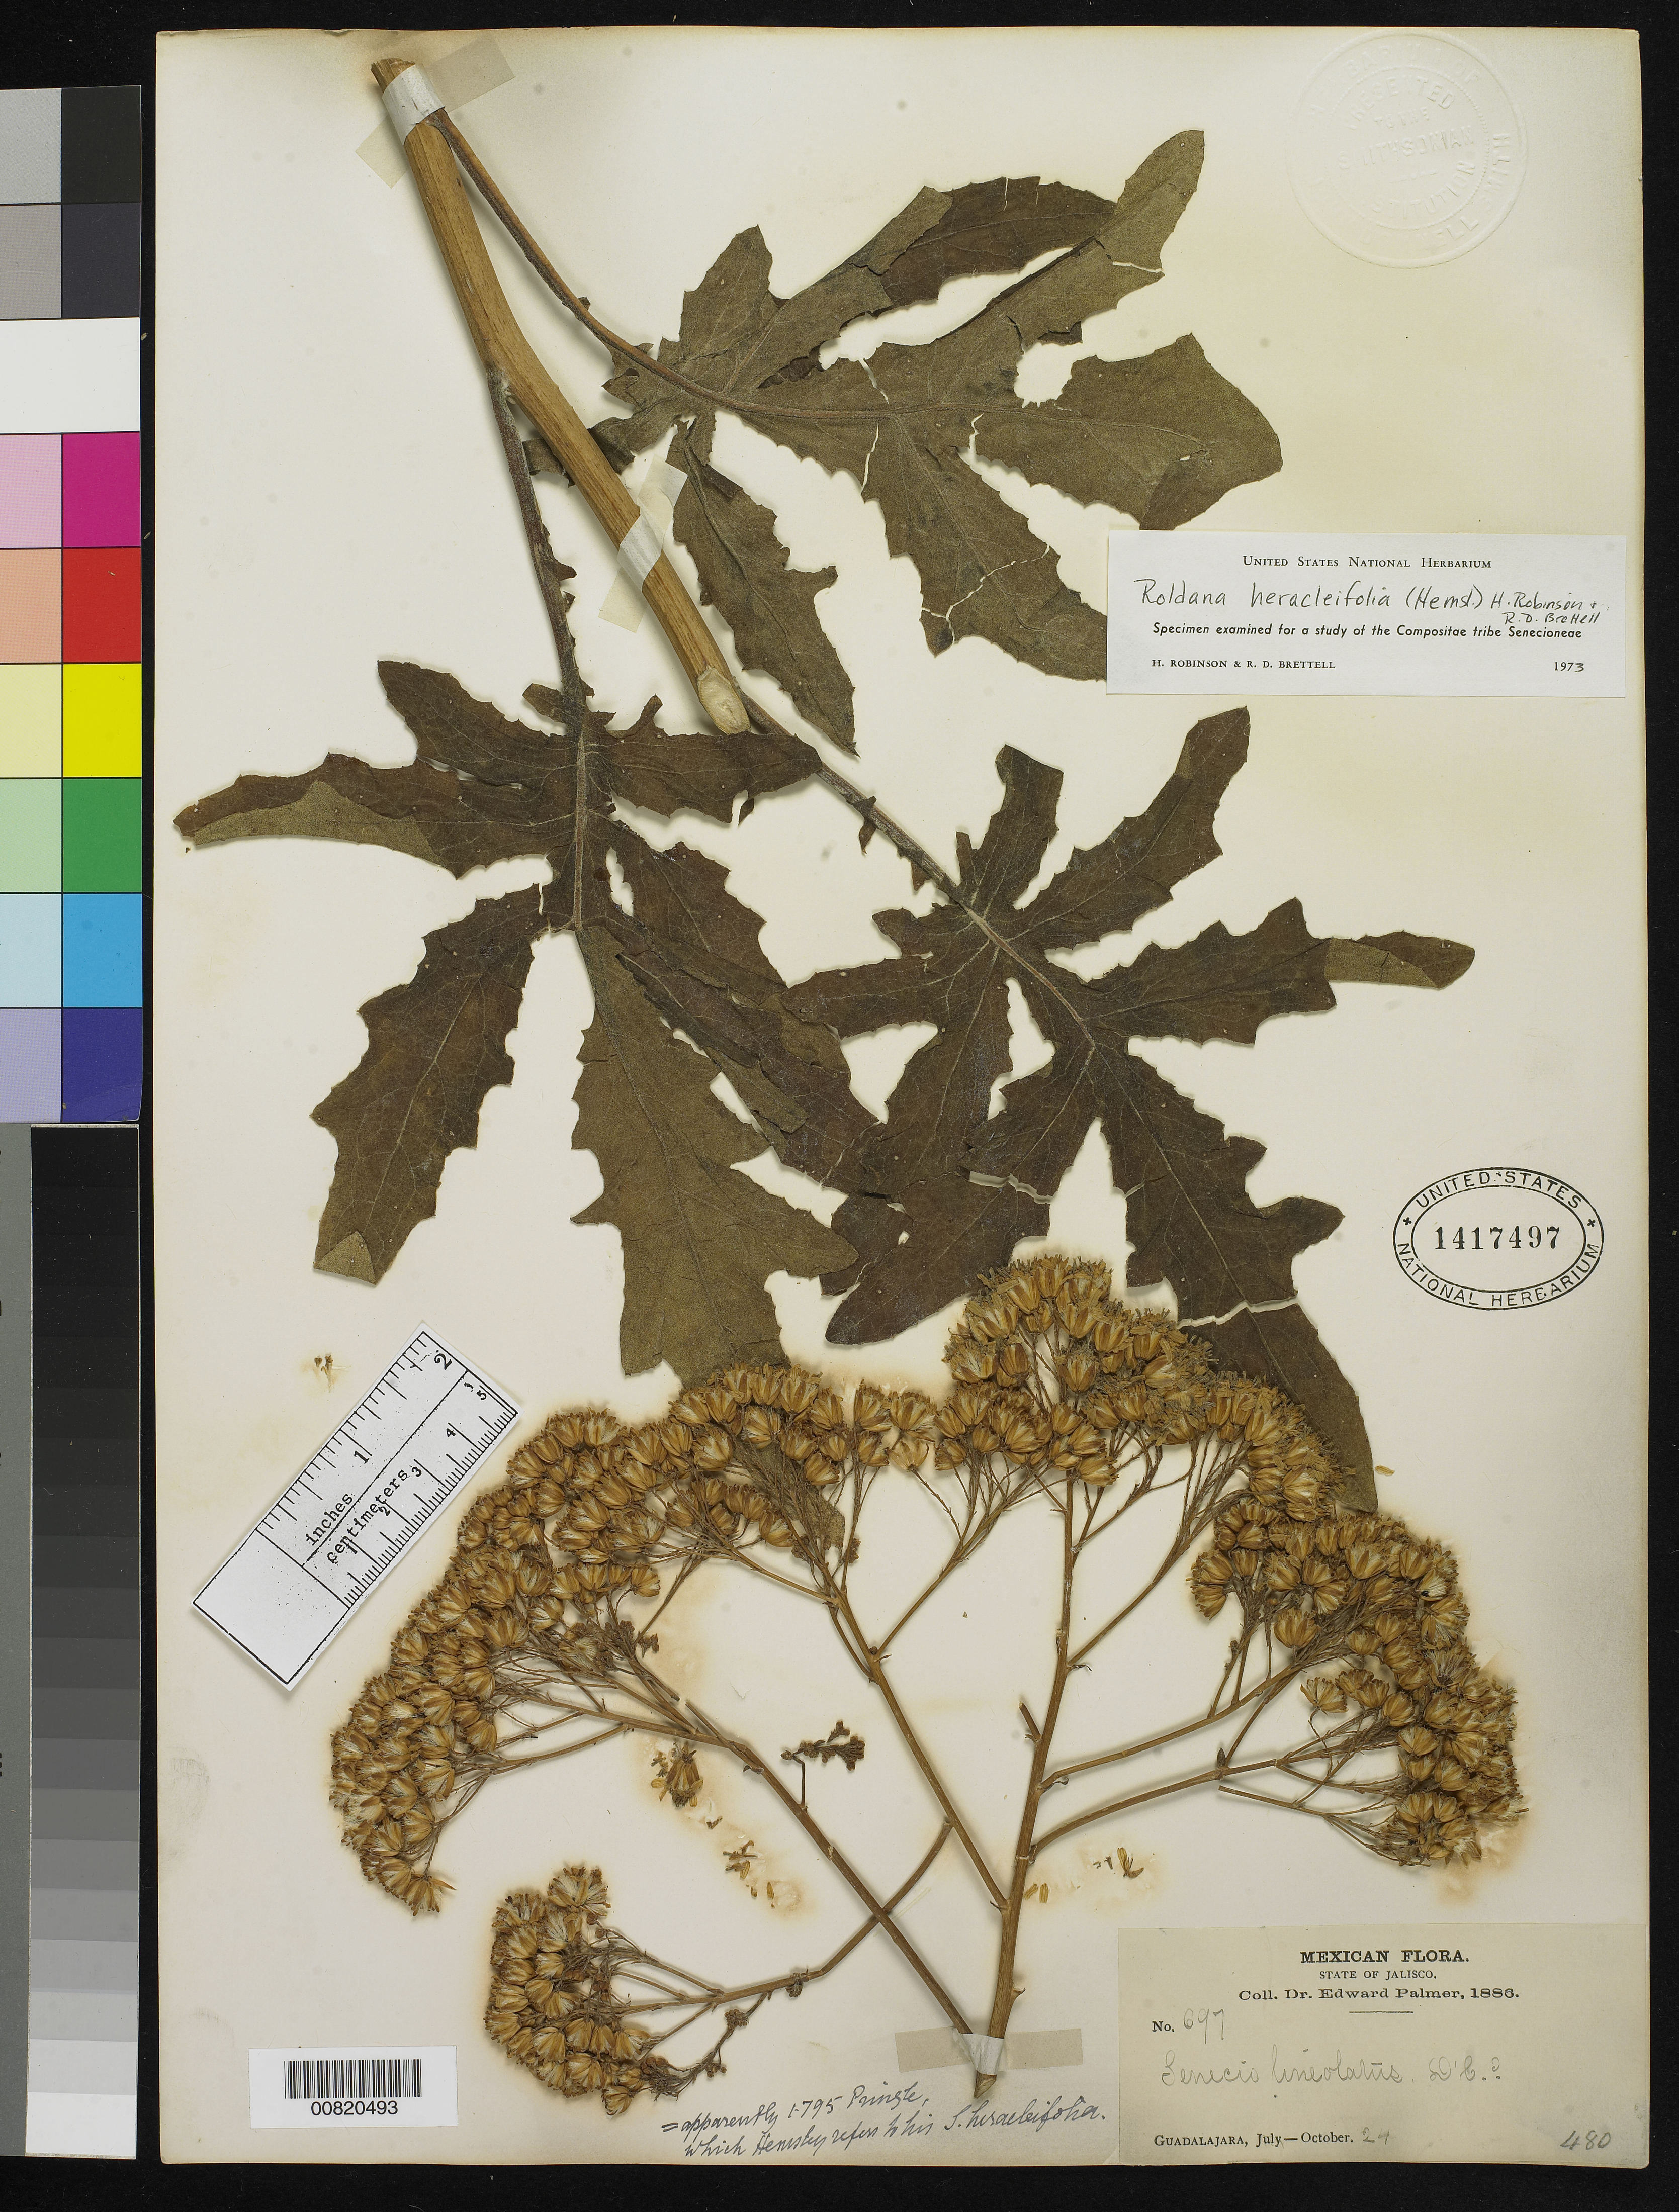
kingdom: Plantae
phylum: Tracheophyta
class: Magnoliopsida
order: Asterales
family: Asteraceae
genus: Roldana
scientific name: Roldana heracleifolia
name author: (Hemsl.) H. Rob. & Brettell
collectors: E. Palmer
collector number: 697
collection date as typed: Jul 1886 to 24 Oct 1886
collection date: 1886-07/1886-10-24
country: Mexico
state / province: Jalisco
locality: Guadalajara, Jalisco.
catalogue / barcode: US 1417497